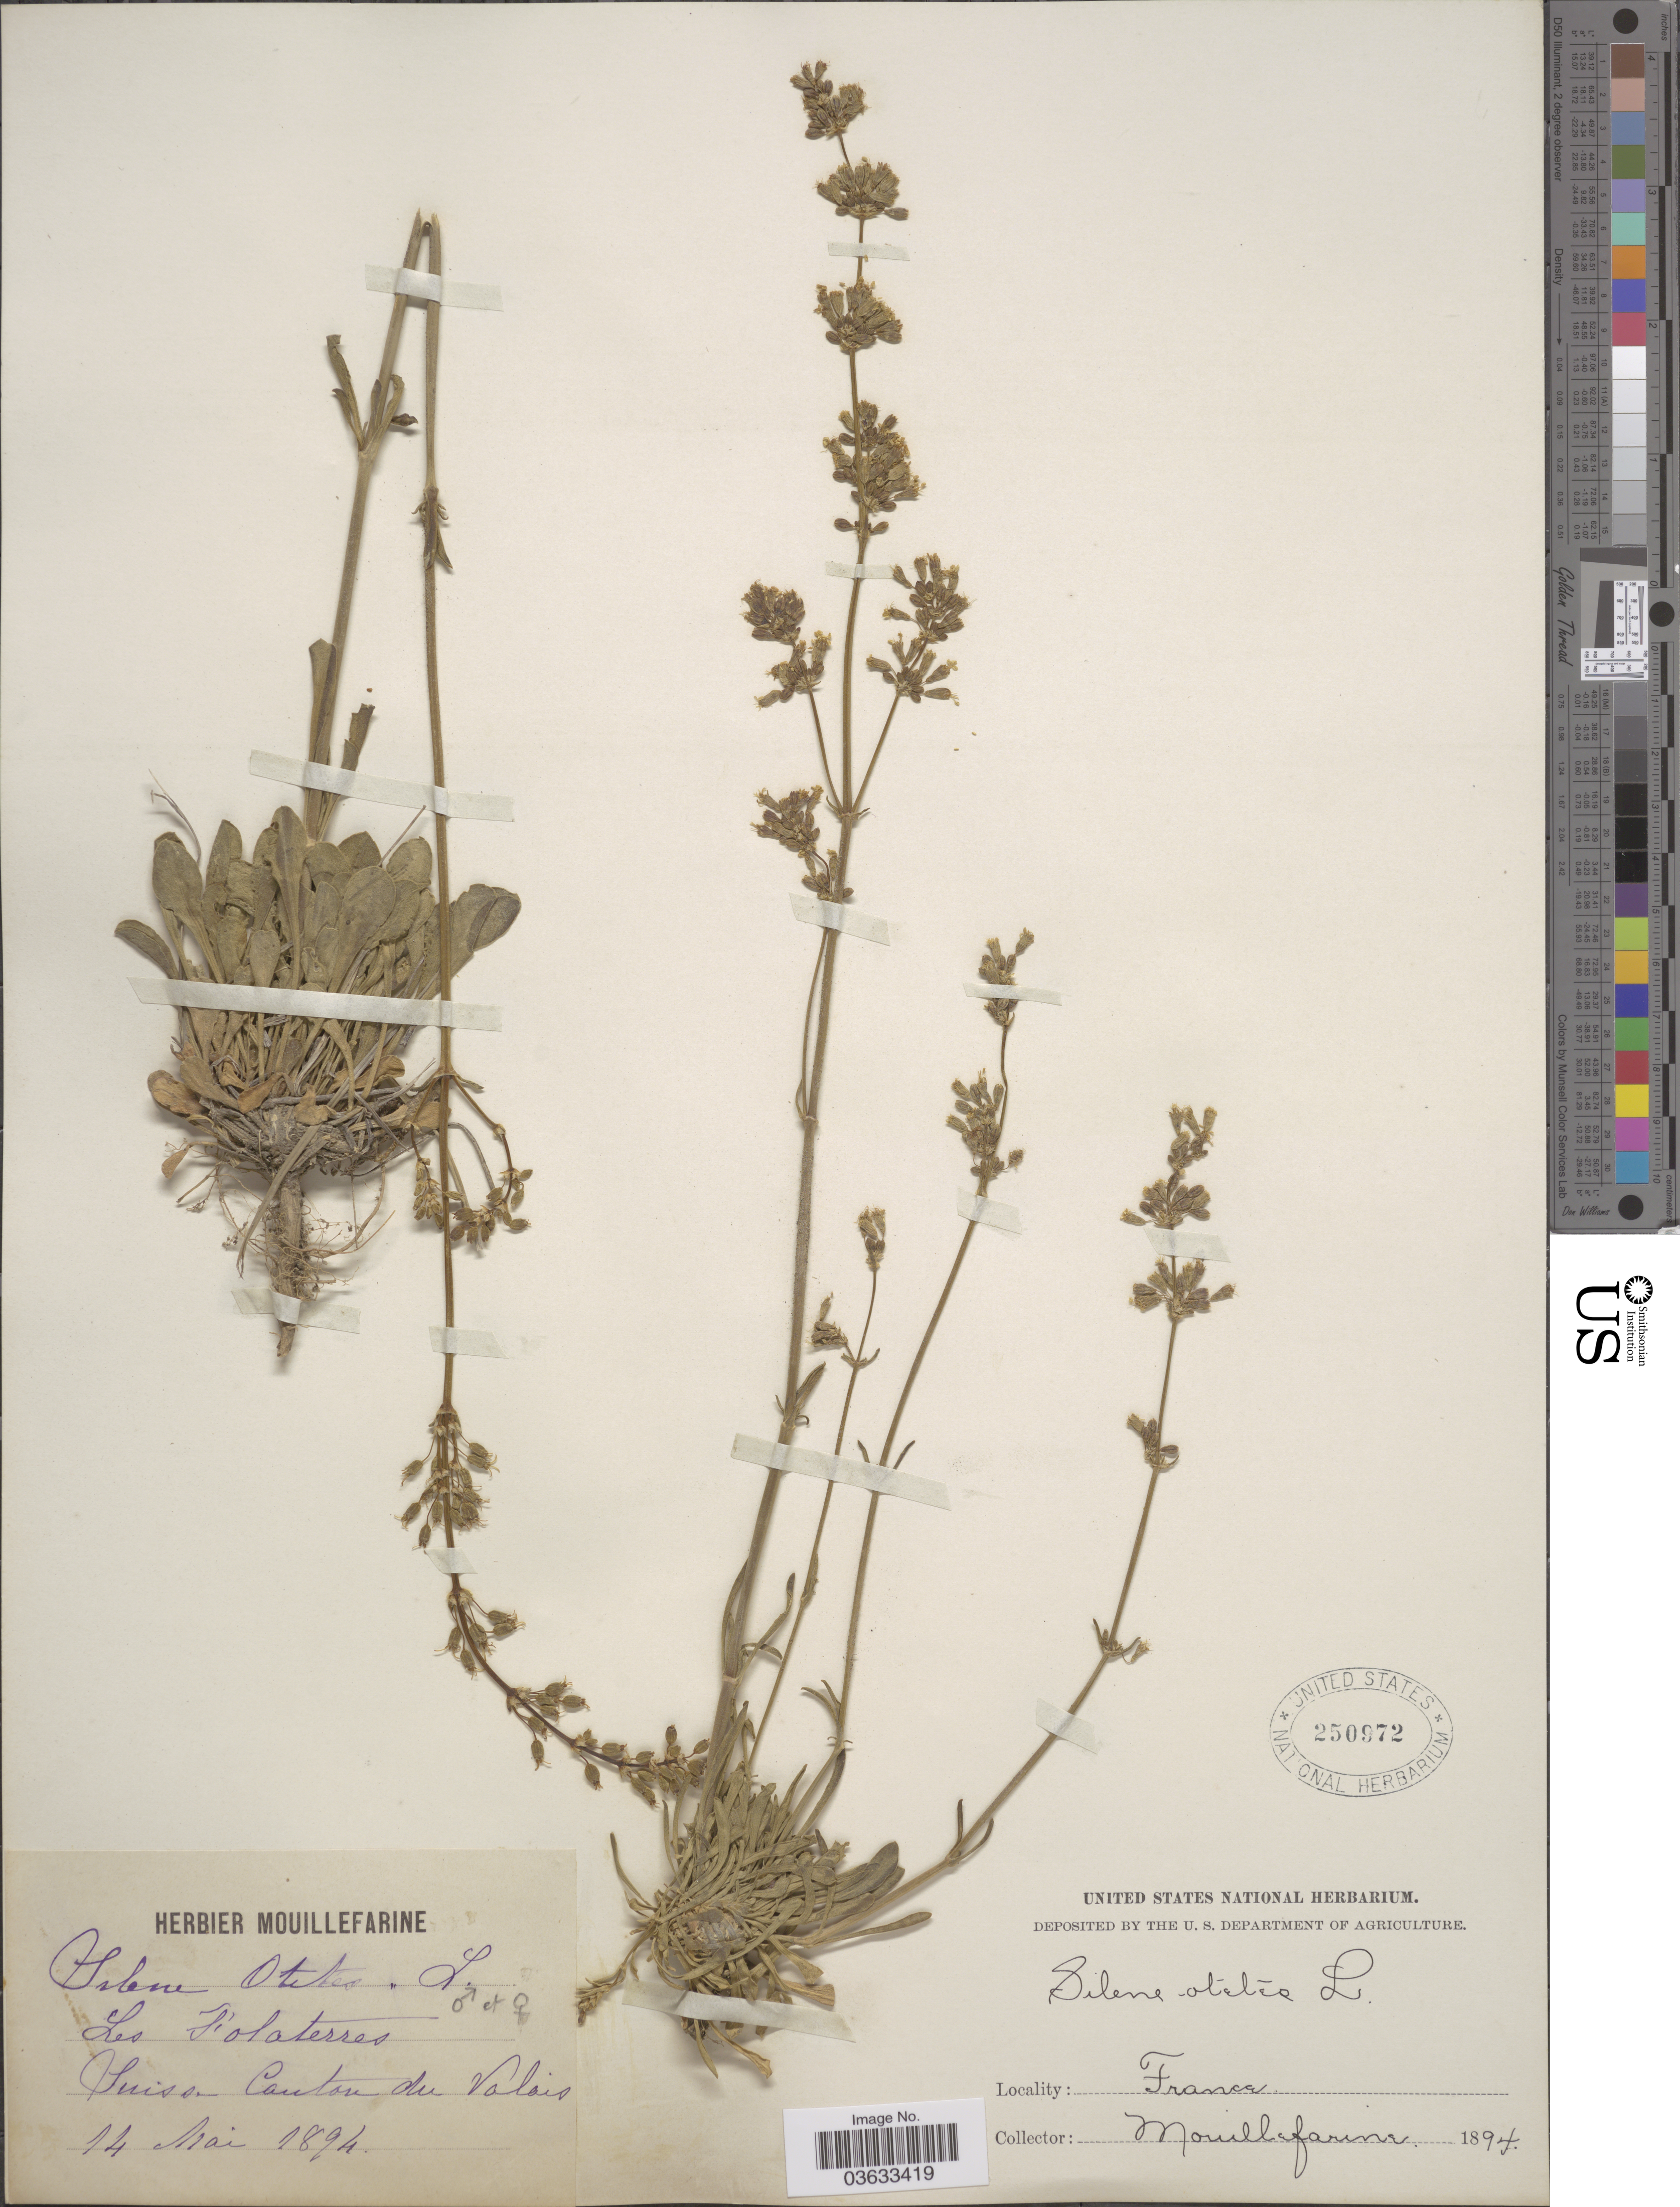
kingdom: Plantae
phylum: Tracheophyta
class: Magnoliopsida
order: Caryophyllales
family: Caryophyllaceae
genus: Silene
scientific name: Silene otites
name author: (L.) Wibel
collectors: A. Mouillefarine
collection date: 1894-05-14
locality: Les S'olaterres. Suiss. Canton du Valais. France.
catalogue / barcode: US 250972